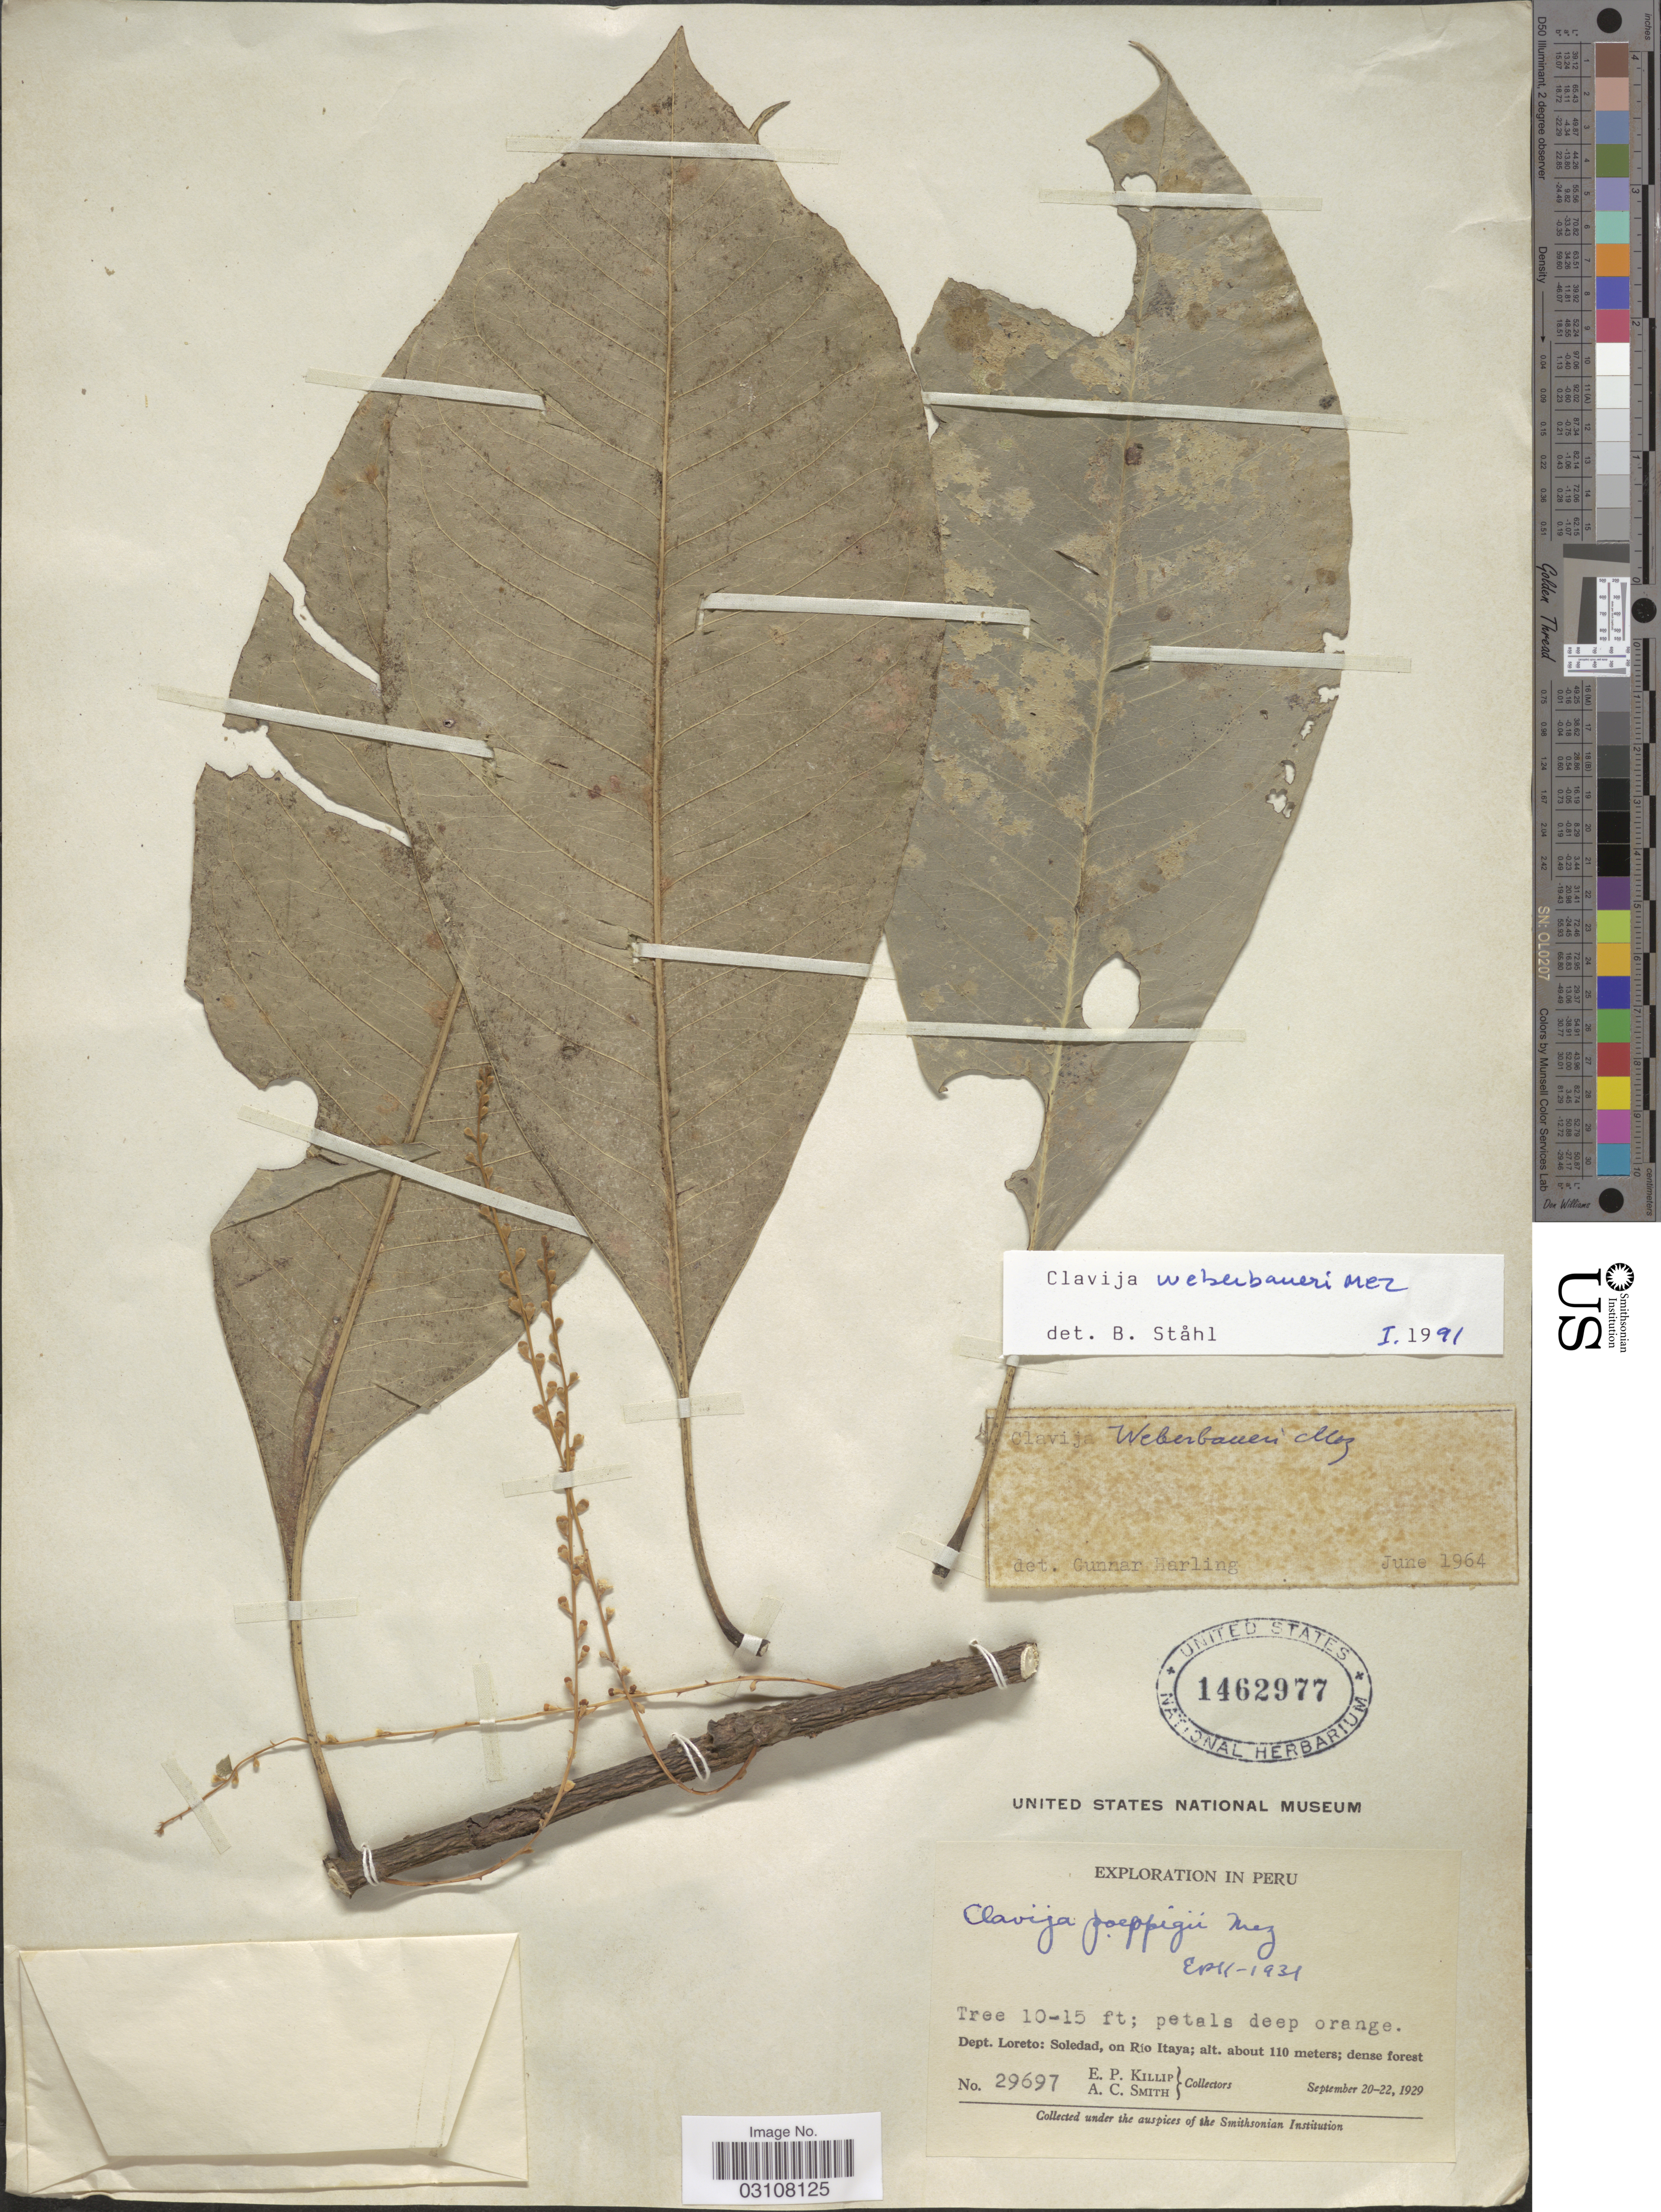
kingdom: Plantae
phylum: Tracheophyta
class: Magnoliopsida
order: Ericales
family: Primulaceae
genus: Clavija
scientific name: Clavija weberbaueri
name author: Mez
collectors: E. P. Killip & A. C. Smith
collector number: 29697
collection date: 1929-09-20/1929-09-22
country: Peru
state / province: Loreto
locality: Dept. Loreto: Soledad, on Río Itaya.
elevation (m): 110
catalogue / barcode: US 1462977